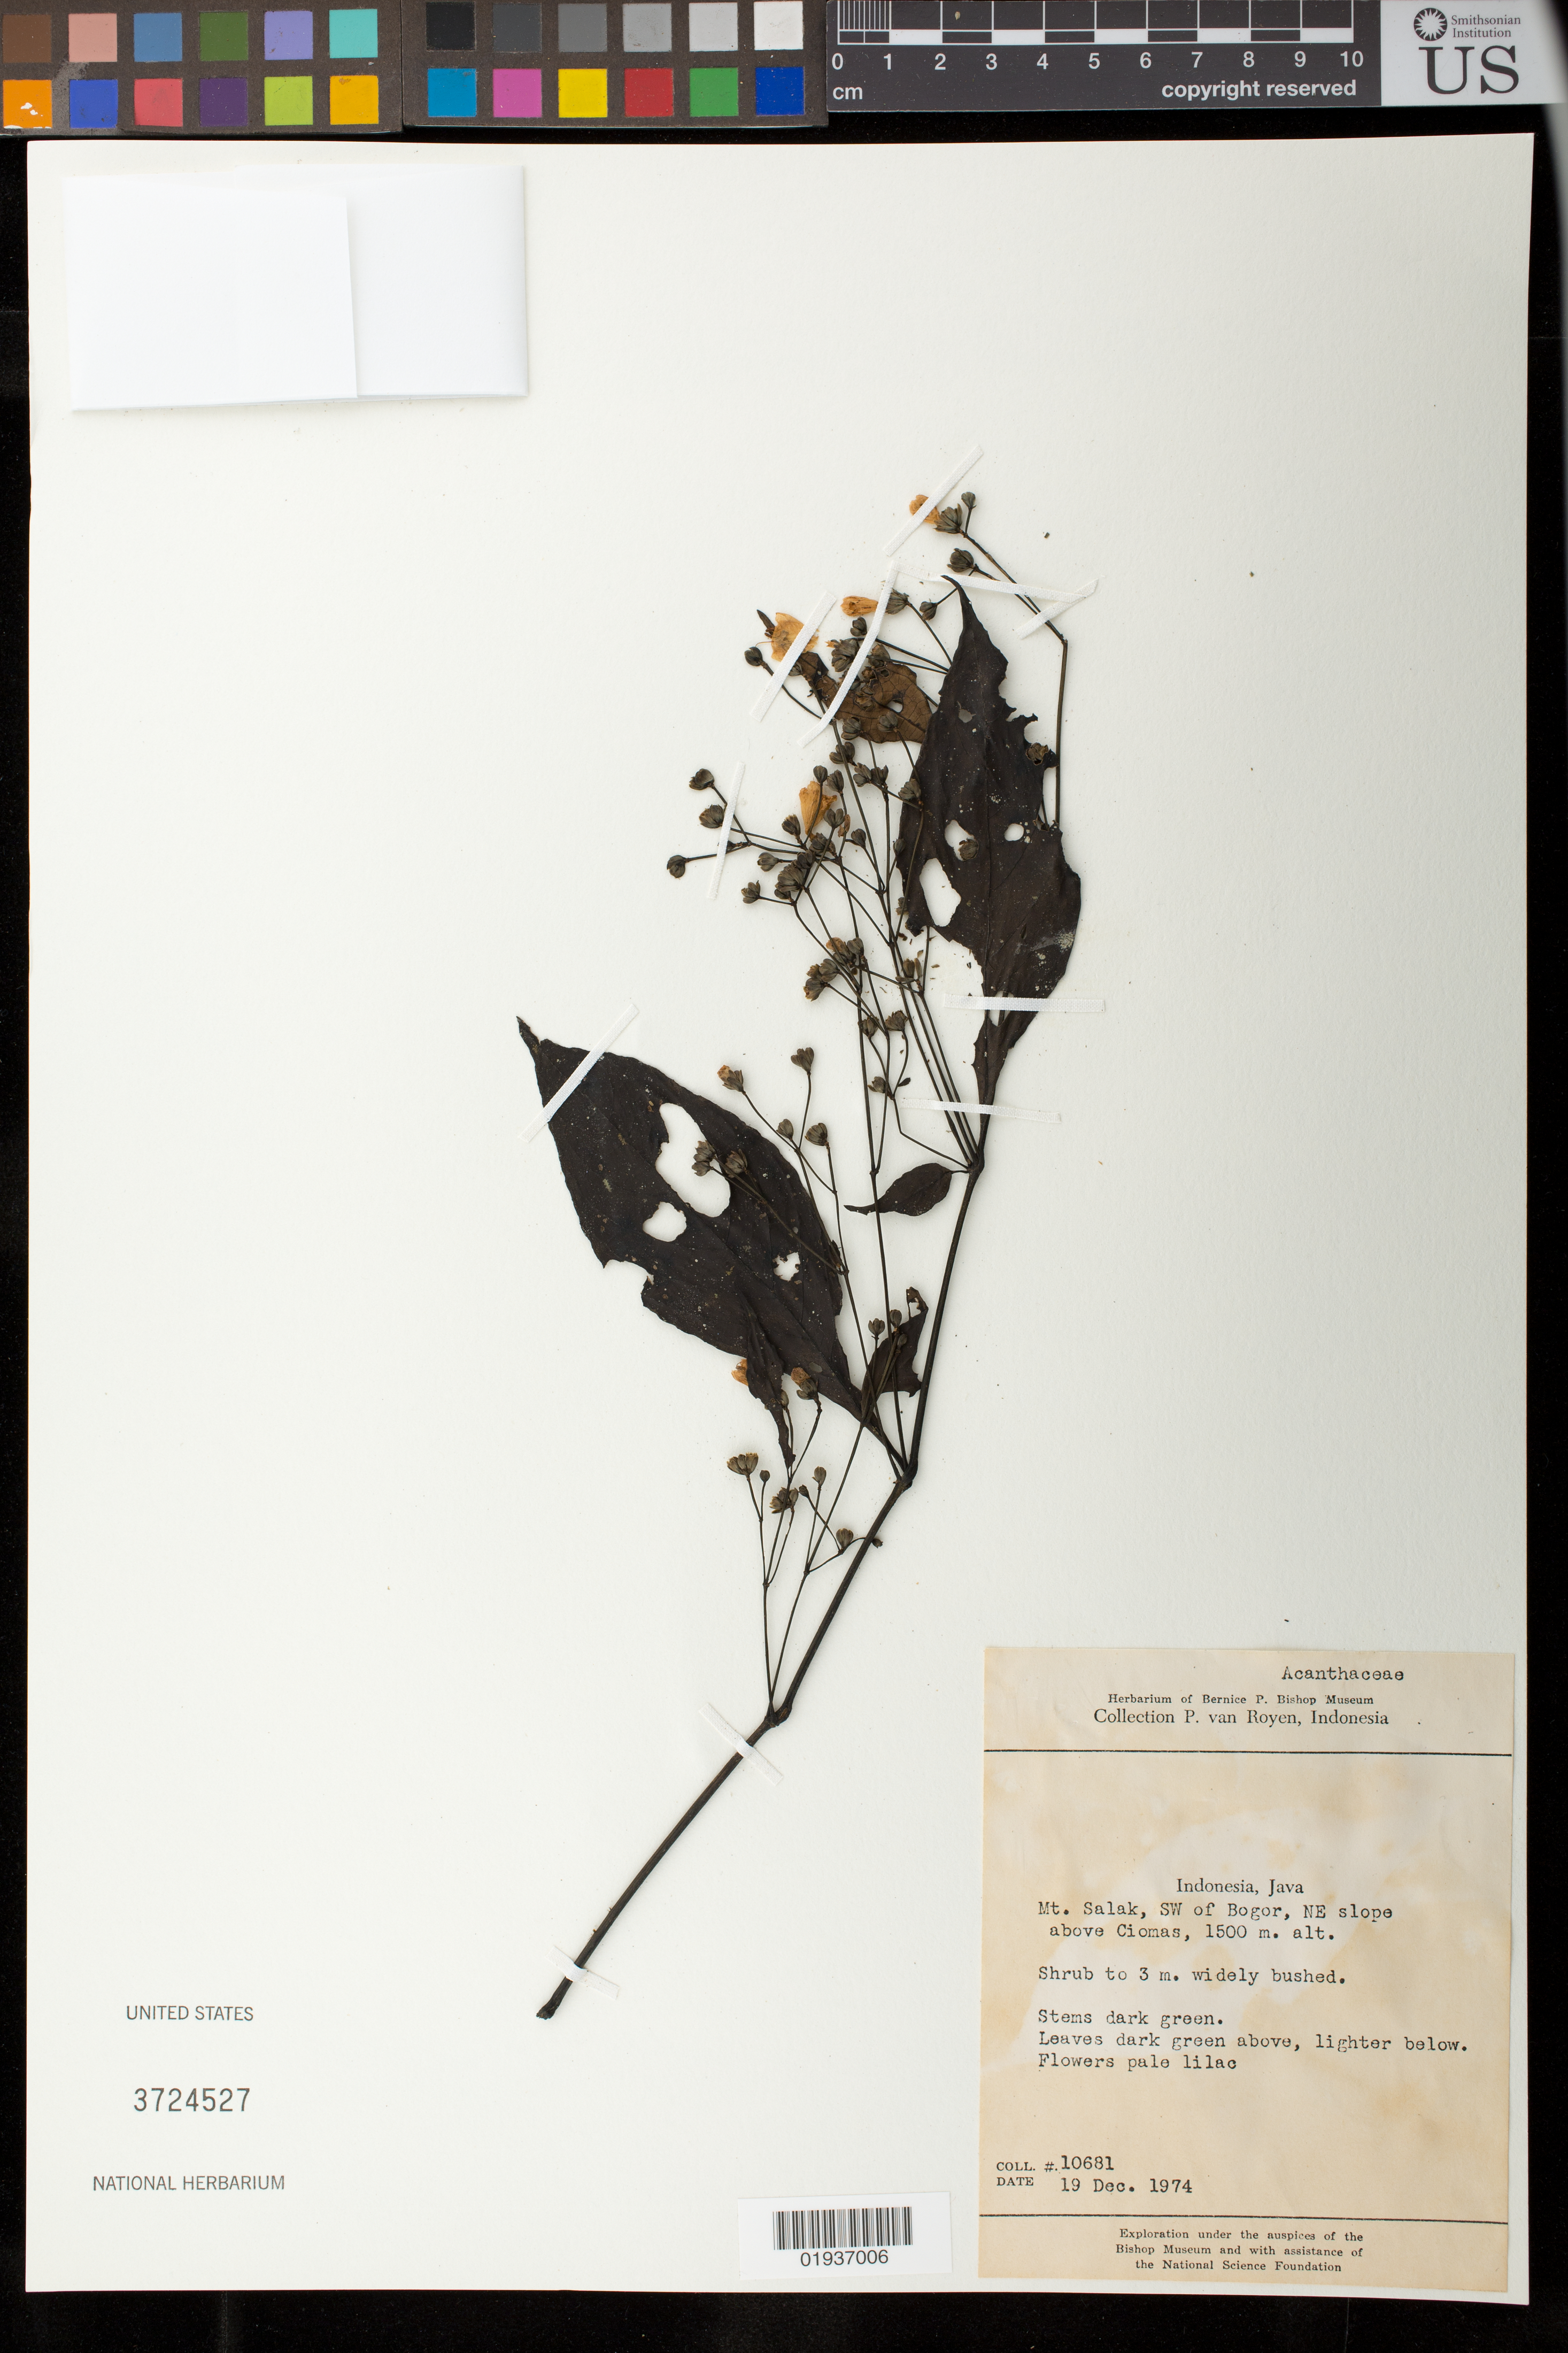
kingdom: Plantae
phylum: Tracheophyta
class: Magnoliopsida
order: Lamiales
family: Acanthaceae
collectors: P. van Royen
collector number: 10681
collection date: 1974-12-19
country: Indonesia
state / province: Java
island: Java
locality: Mt. Salak, SW of Bogor, NE slope above Ciomas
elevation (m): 1500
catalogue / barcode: US 3724527